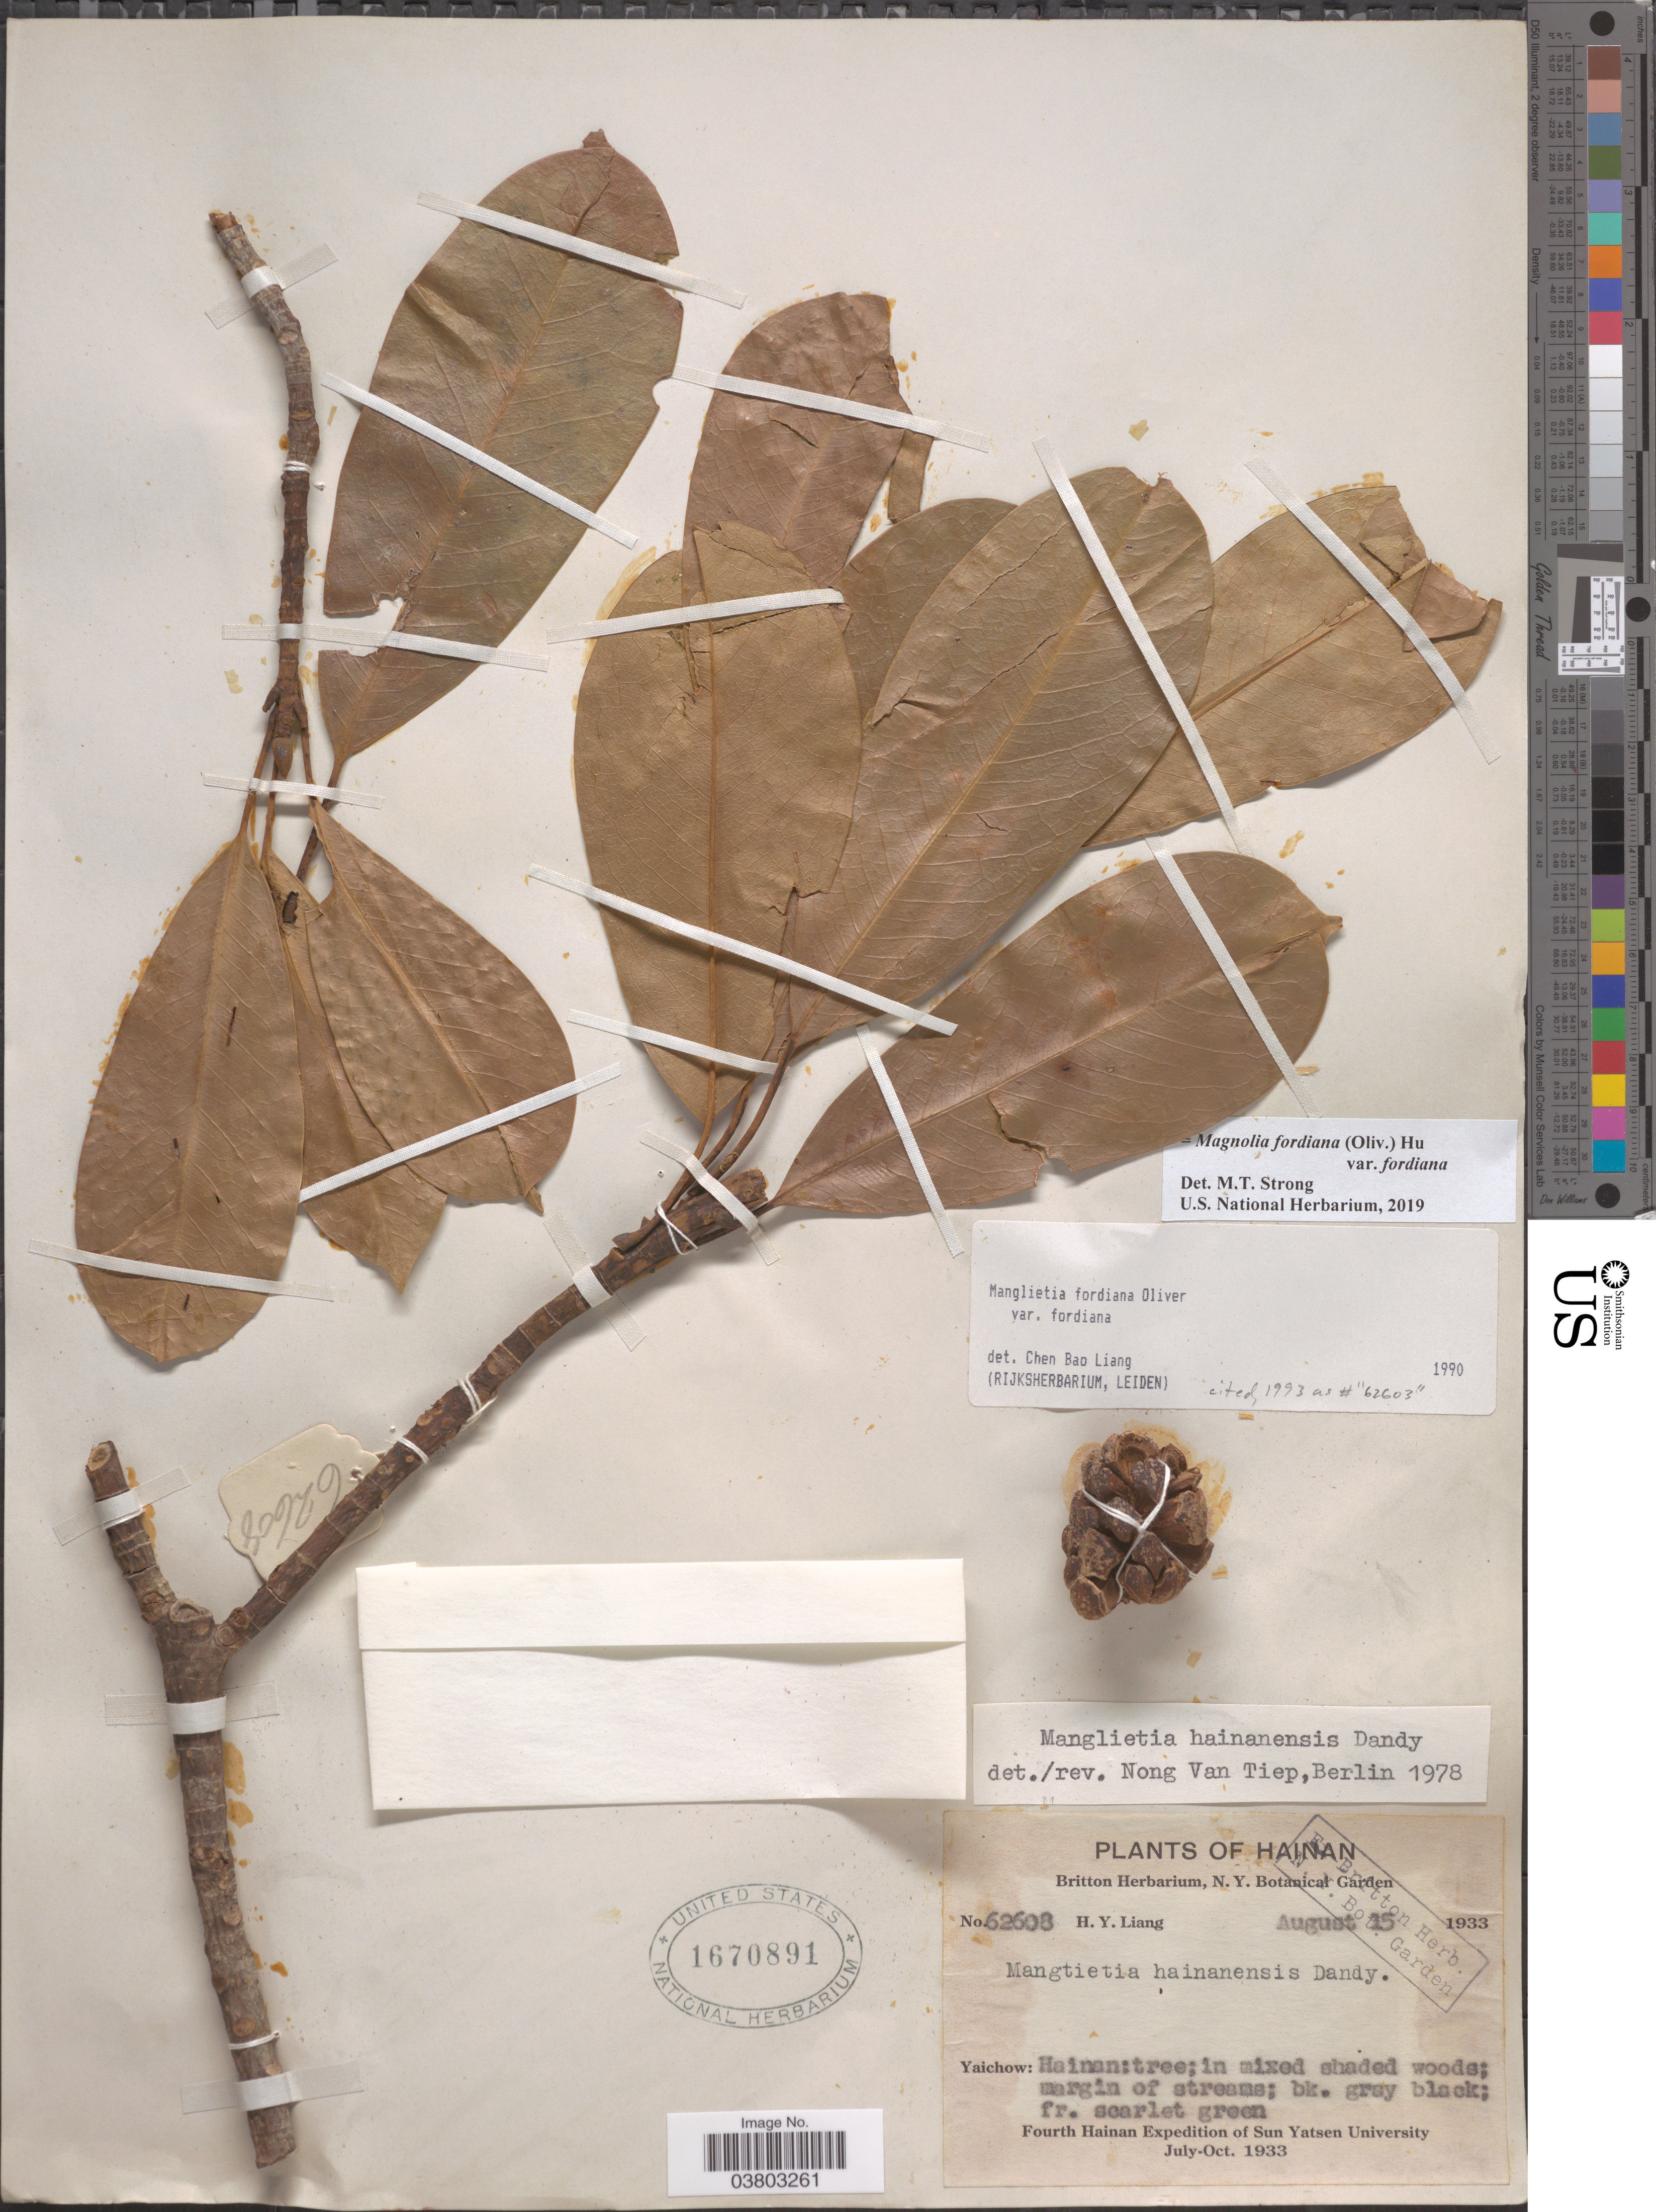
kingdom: Plantae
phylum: Tracheophyta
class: Magnoliopsida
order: Magnoliales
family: Magnoliaceae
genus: Magnolia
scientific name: Magnolia fordiana var. fordiana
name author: (Oliv.) Hu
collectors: H. Y. Liang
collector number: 62608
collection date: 1933-08-15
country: China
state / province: Hainan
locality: Yaichow.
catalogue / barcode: US 1670891